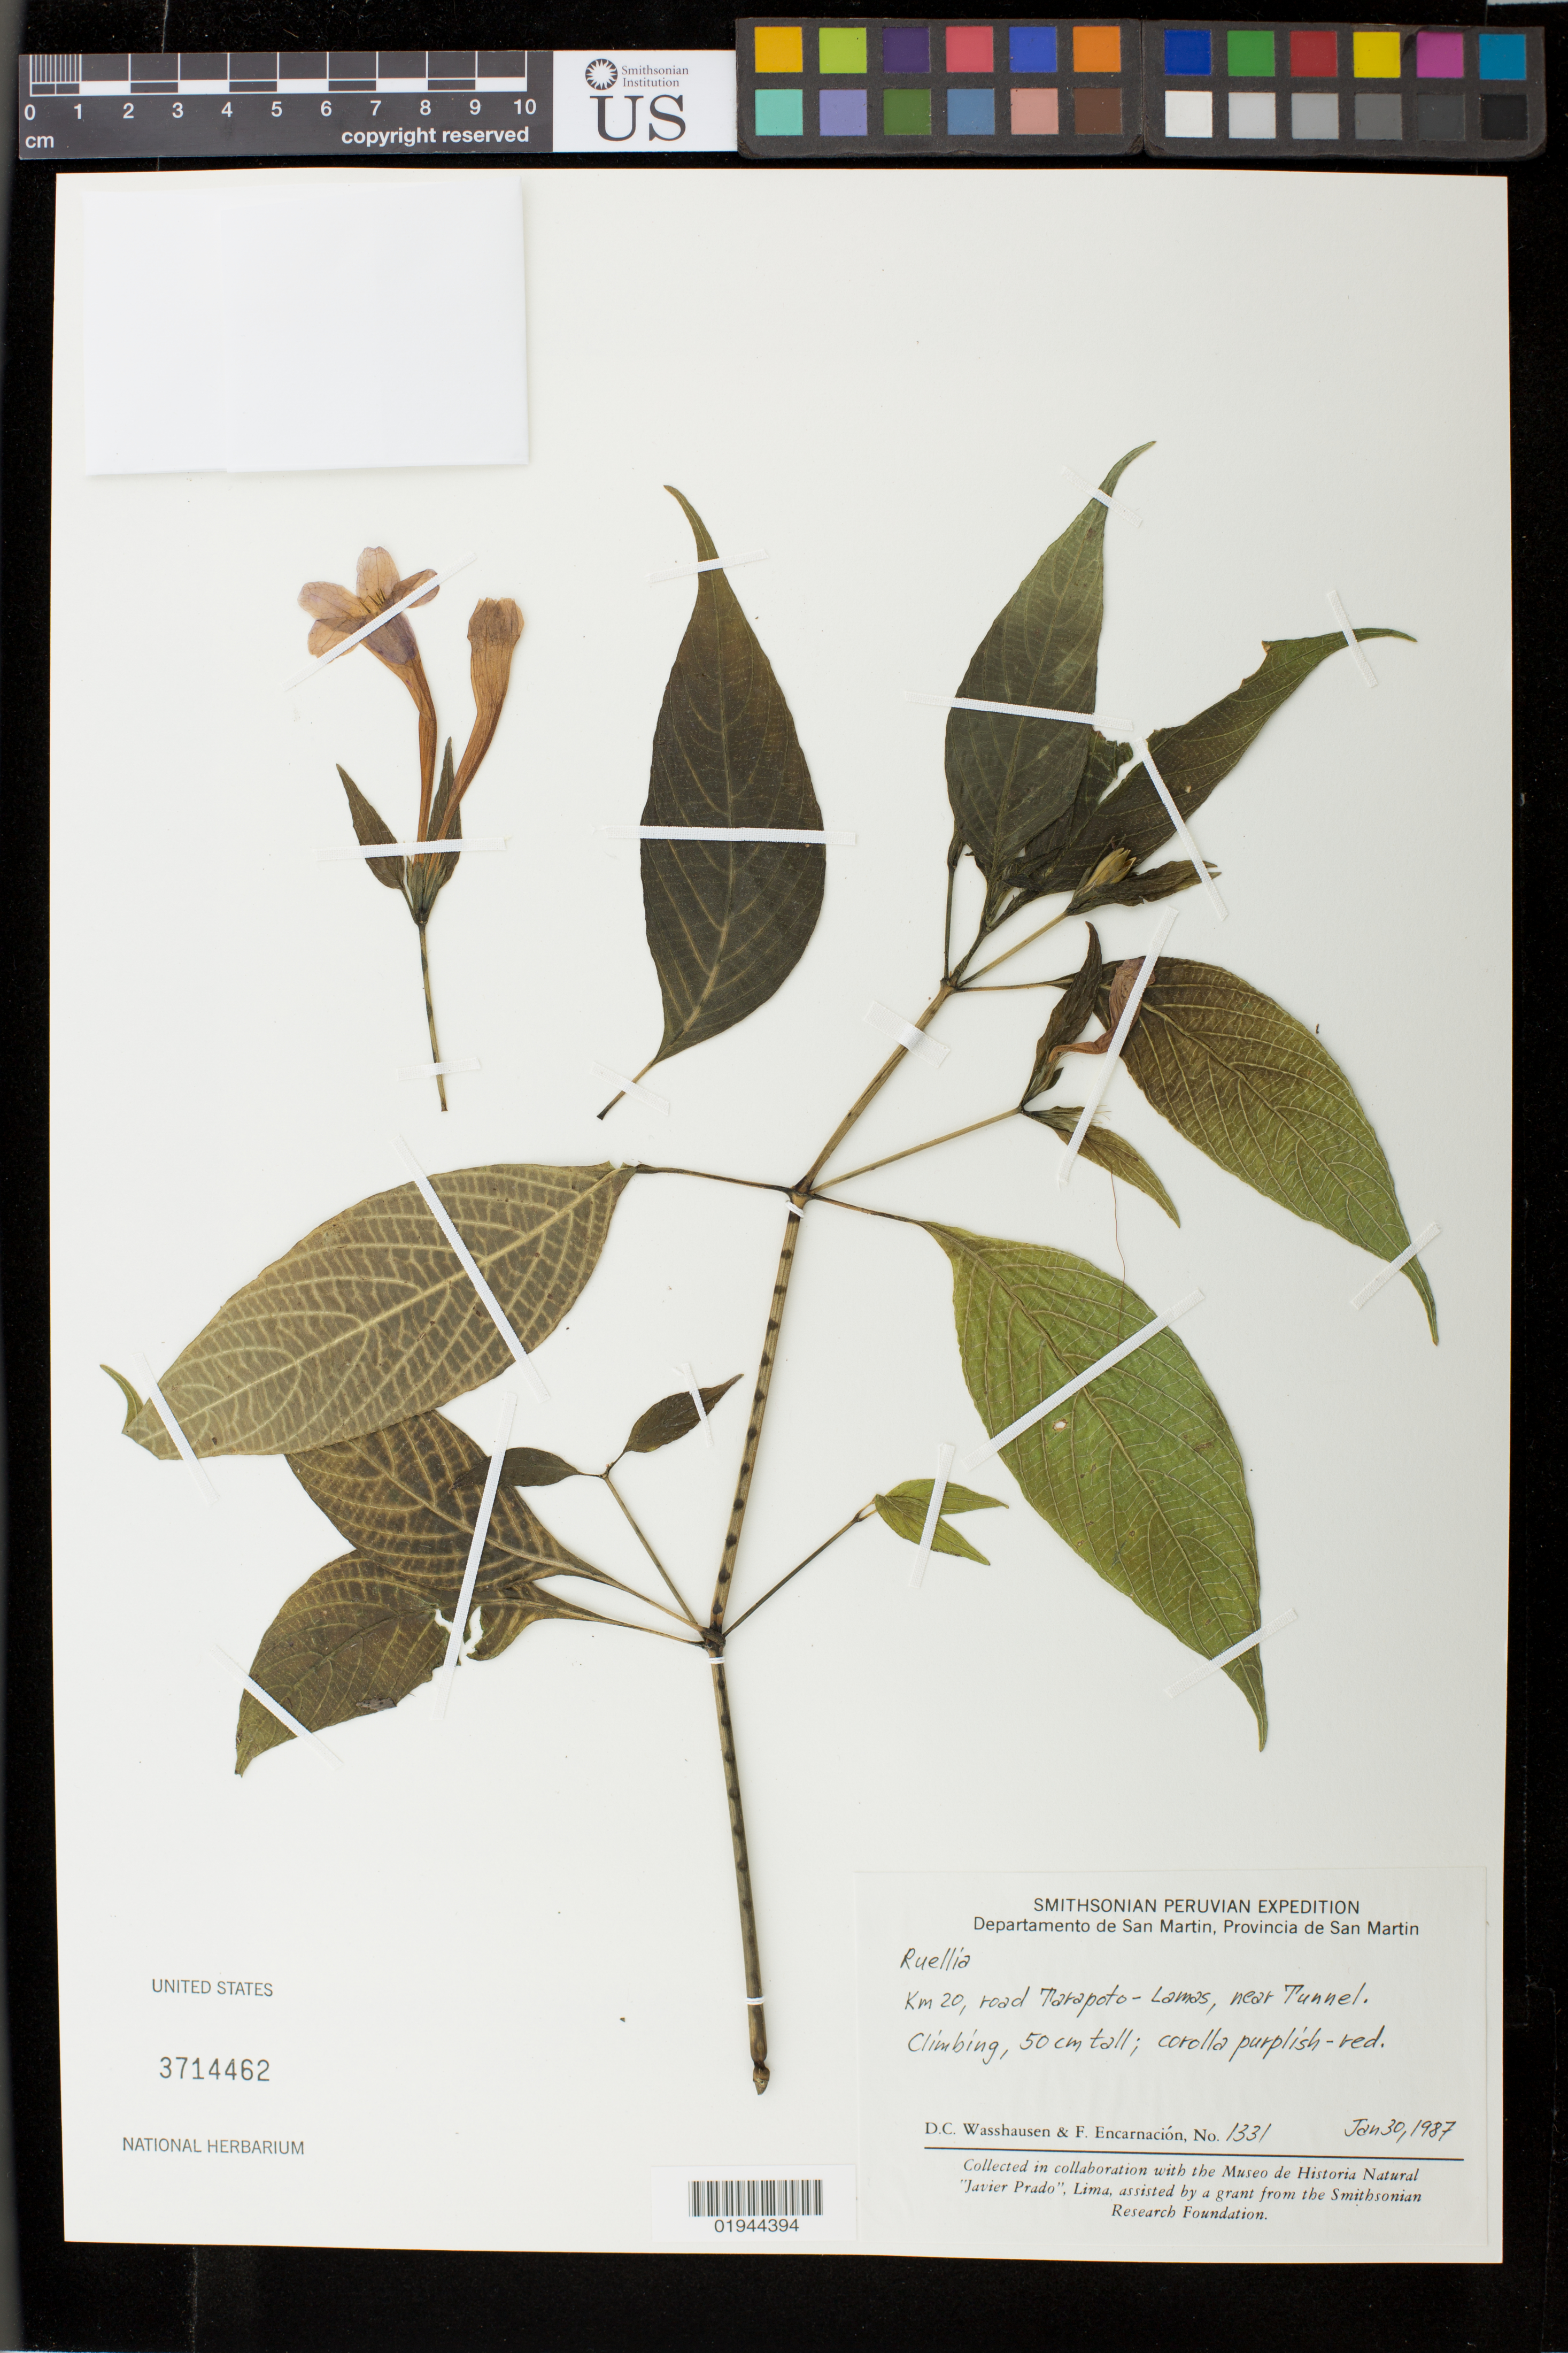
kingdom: Plantae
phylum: Tracheophyta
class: Magnoliopsida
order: Lamiales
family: Acanthaceae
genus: Ruellia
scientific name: Ruellia sp.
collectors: D. C. Wasshausen & F. Encarnación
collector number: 1331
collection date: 1987-01-30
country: Peru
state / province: San Martín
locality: Km 20, road Tarapoto-Lamas, near Tunnel.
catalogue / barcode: US 3714462